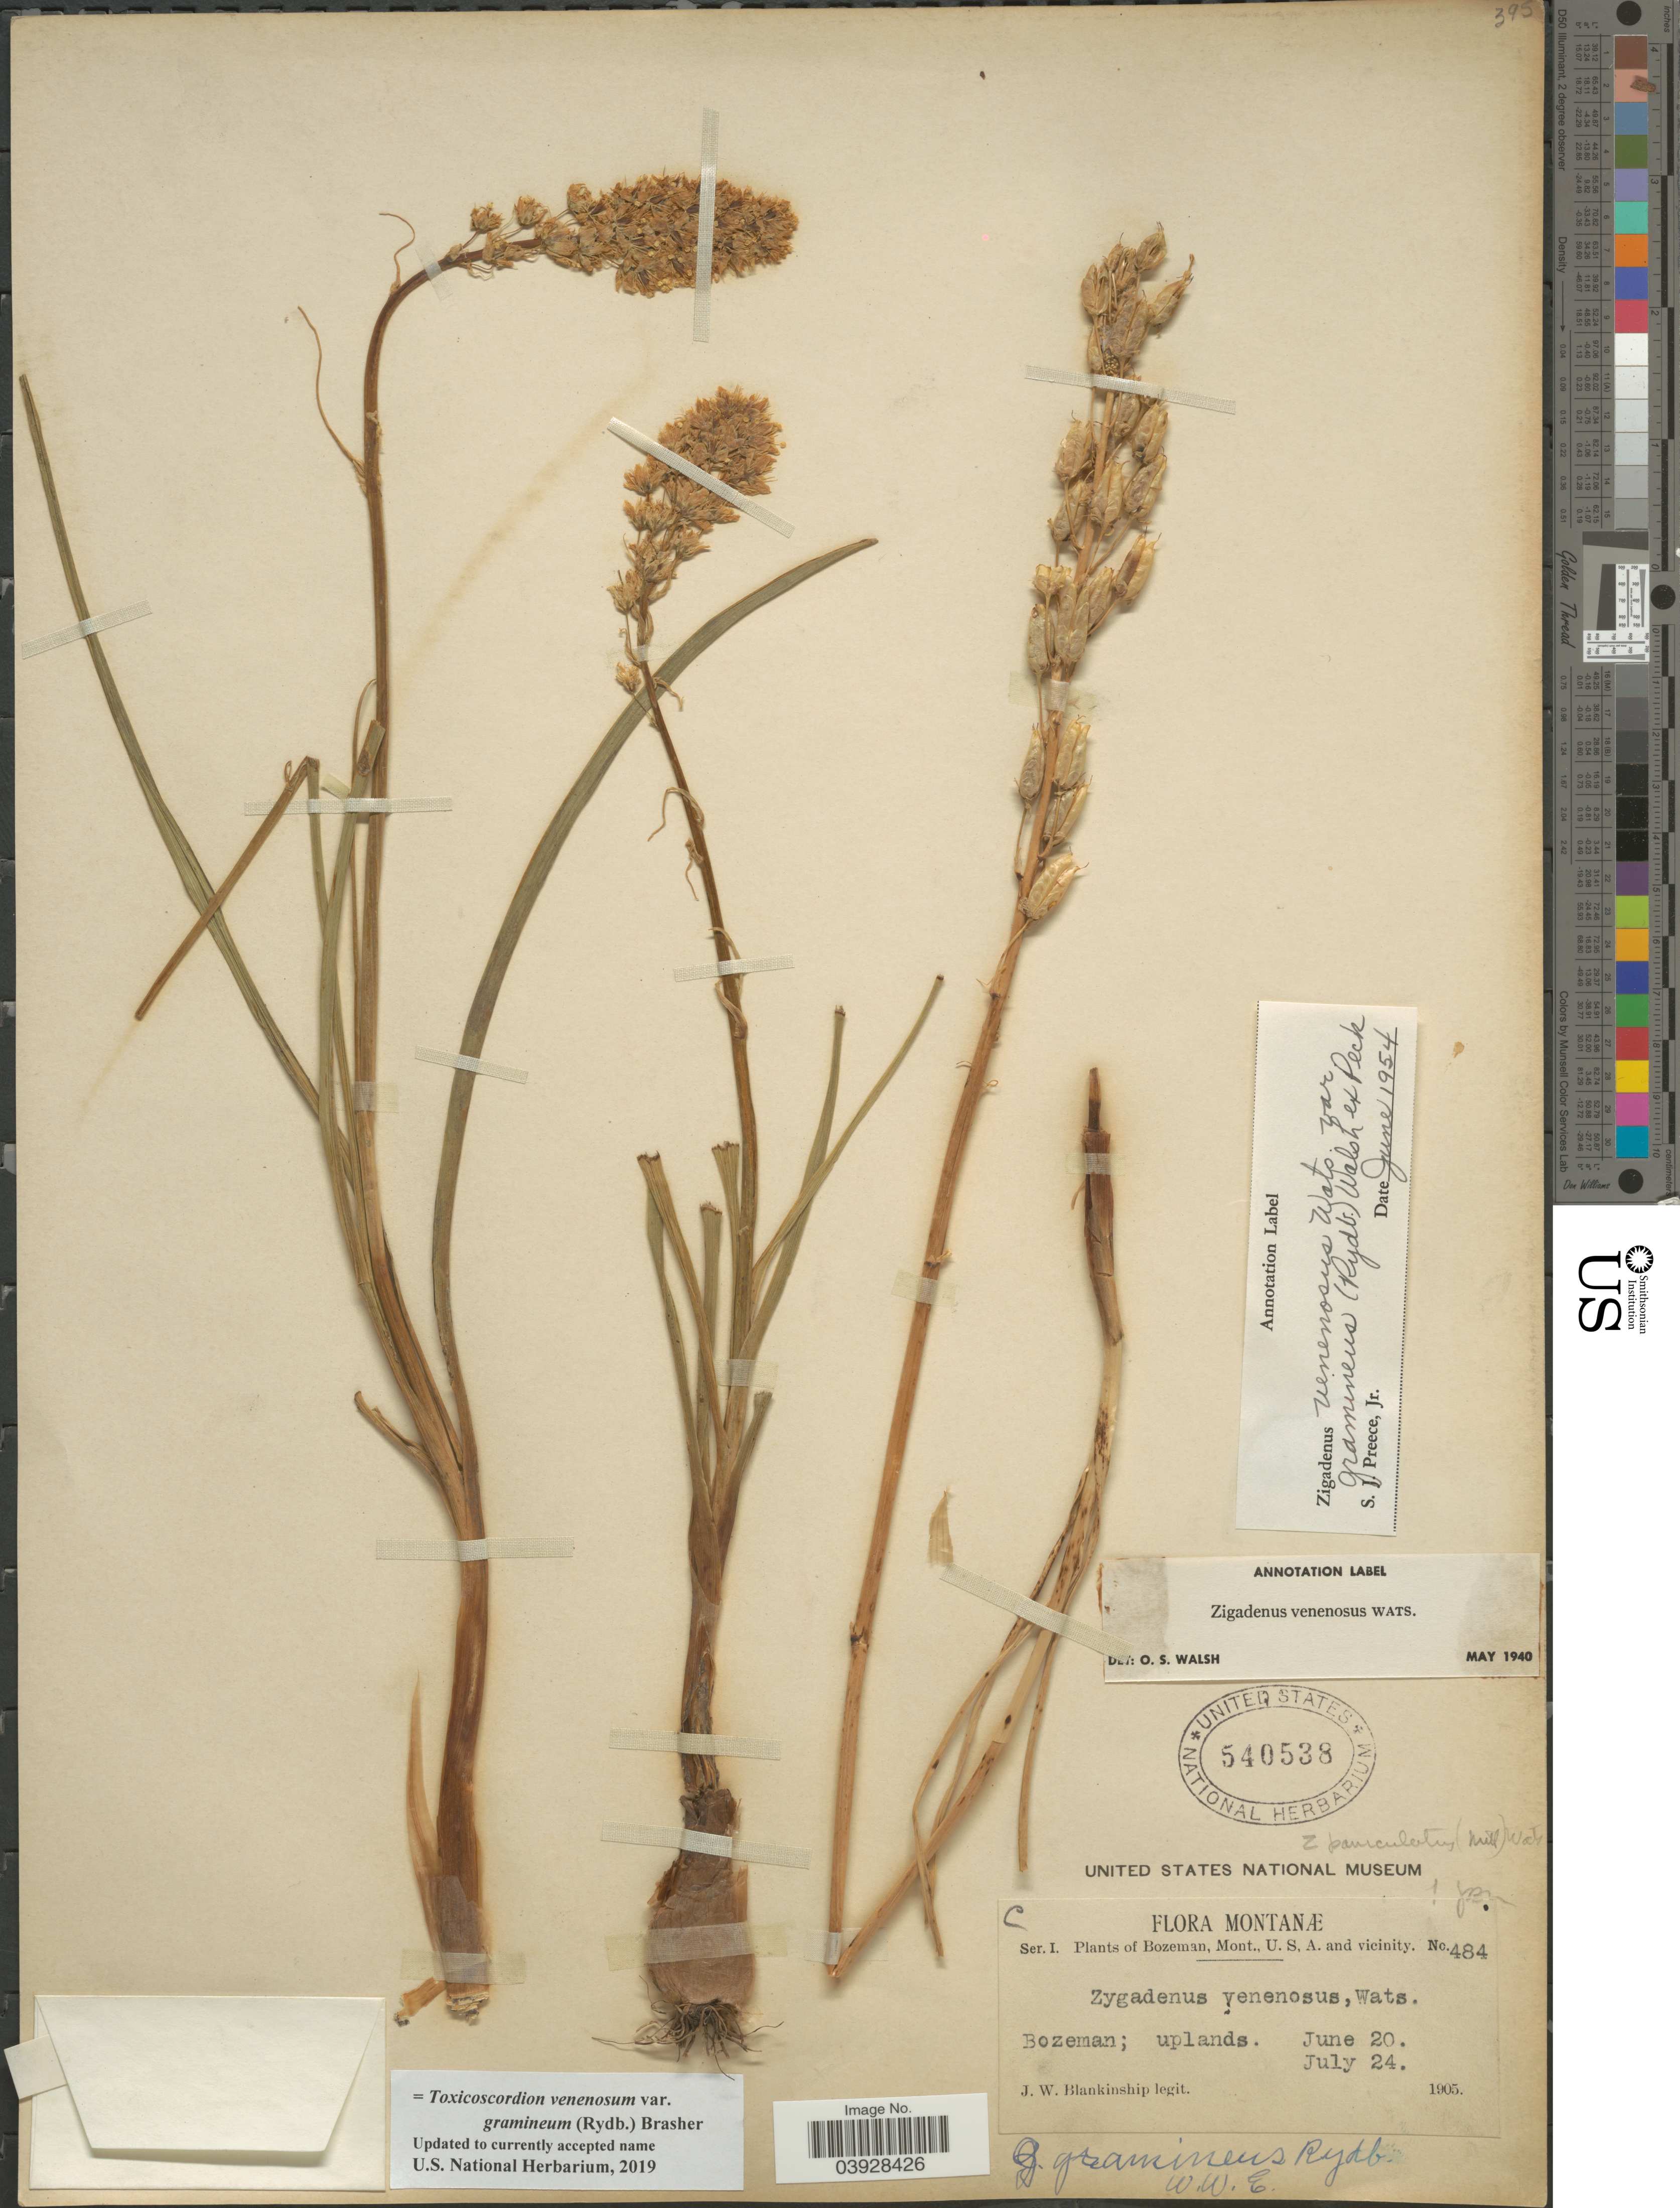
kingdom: Plantae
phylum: Tracheophyta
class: Liliopsida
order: Liliales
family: Melanthiaceae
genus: Toxicoscordion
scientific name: Toxicoscordion venenosum var. gramineum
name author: (Rydb.) Brasher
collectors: J. W. Blankinship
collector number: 484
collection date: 1905-06-20/1905-07-24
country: United States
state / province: Montana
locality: Bozeman, and vicinity. Bozeman.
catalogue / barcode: US 540538